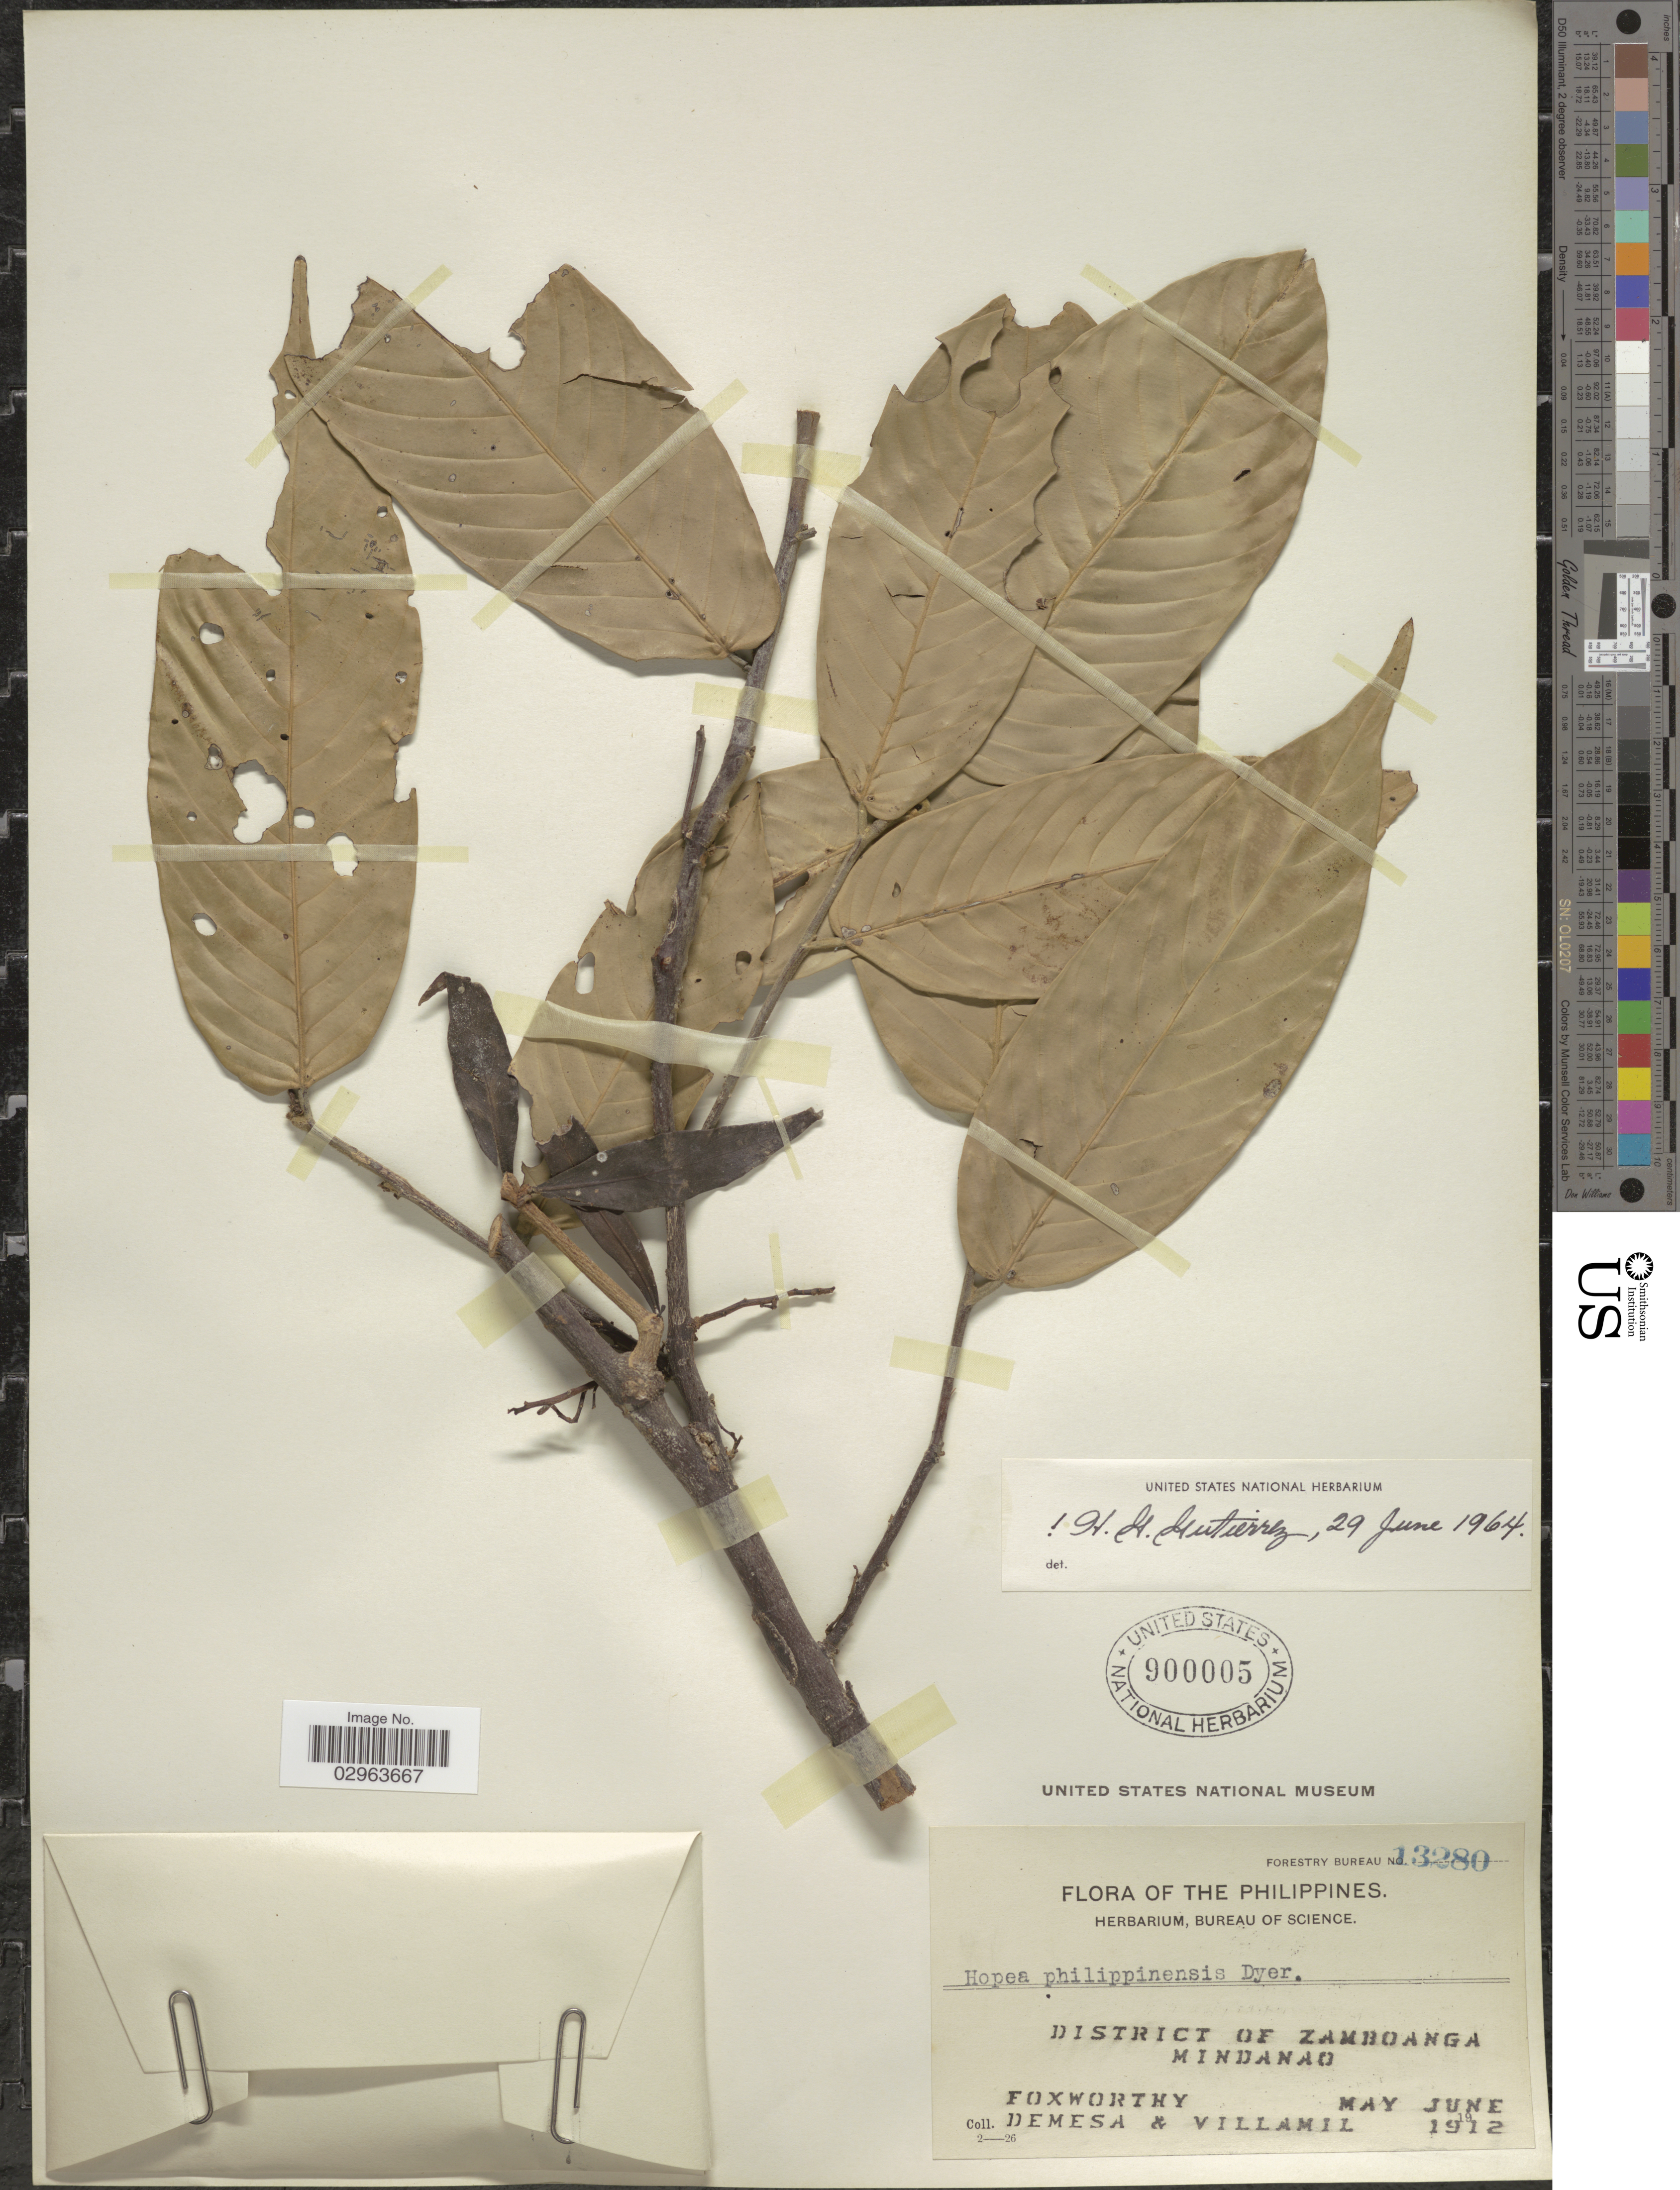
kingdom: Plantae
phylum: Tracheophyta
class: Magnoliopsida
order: Malvales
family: Dipterocarpaceae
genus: Hopea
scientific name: Hopea philippinensis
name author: Dyer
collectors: Foxworthy, Demesa & Villamil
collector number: Forestry Bureau 13280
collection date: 1912-05/1912-06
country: Philippines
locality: District of Zamboanga. Mindanao.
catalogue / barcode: US 900005